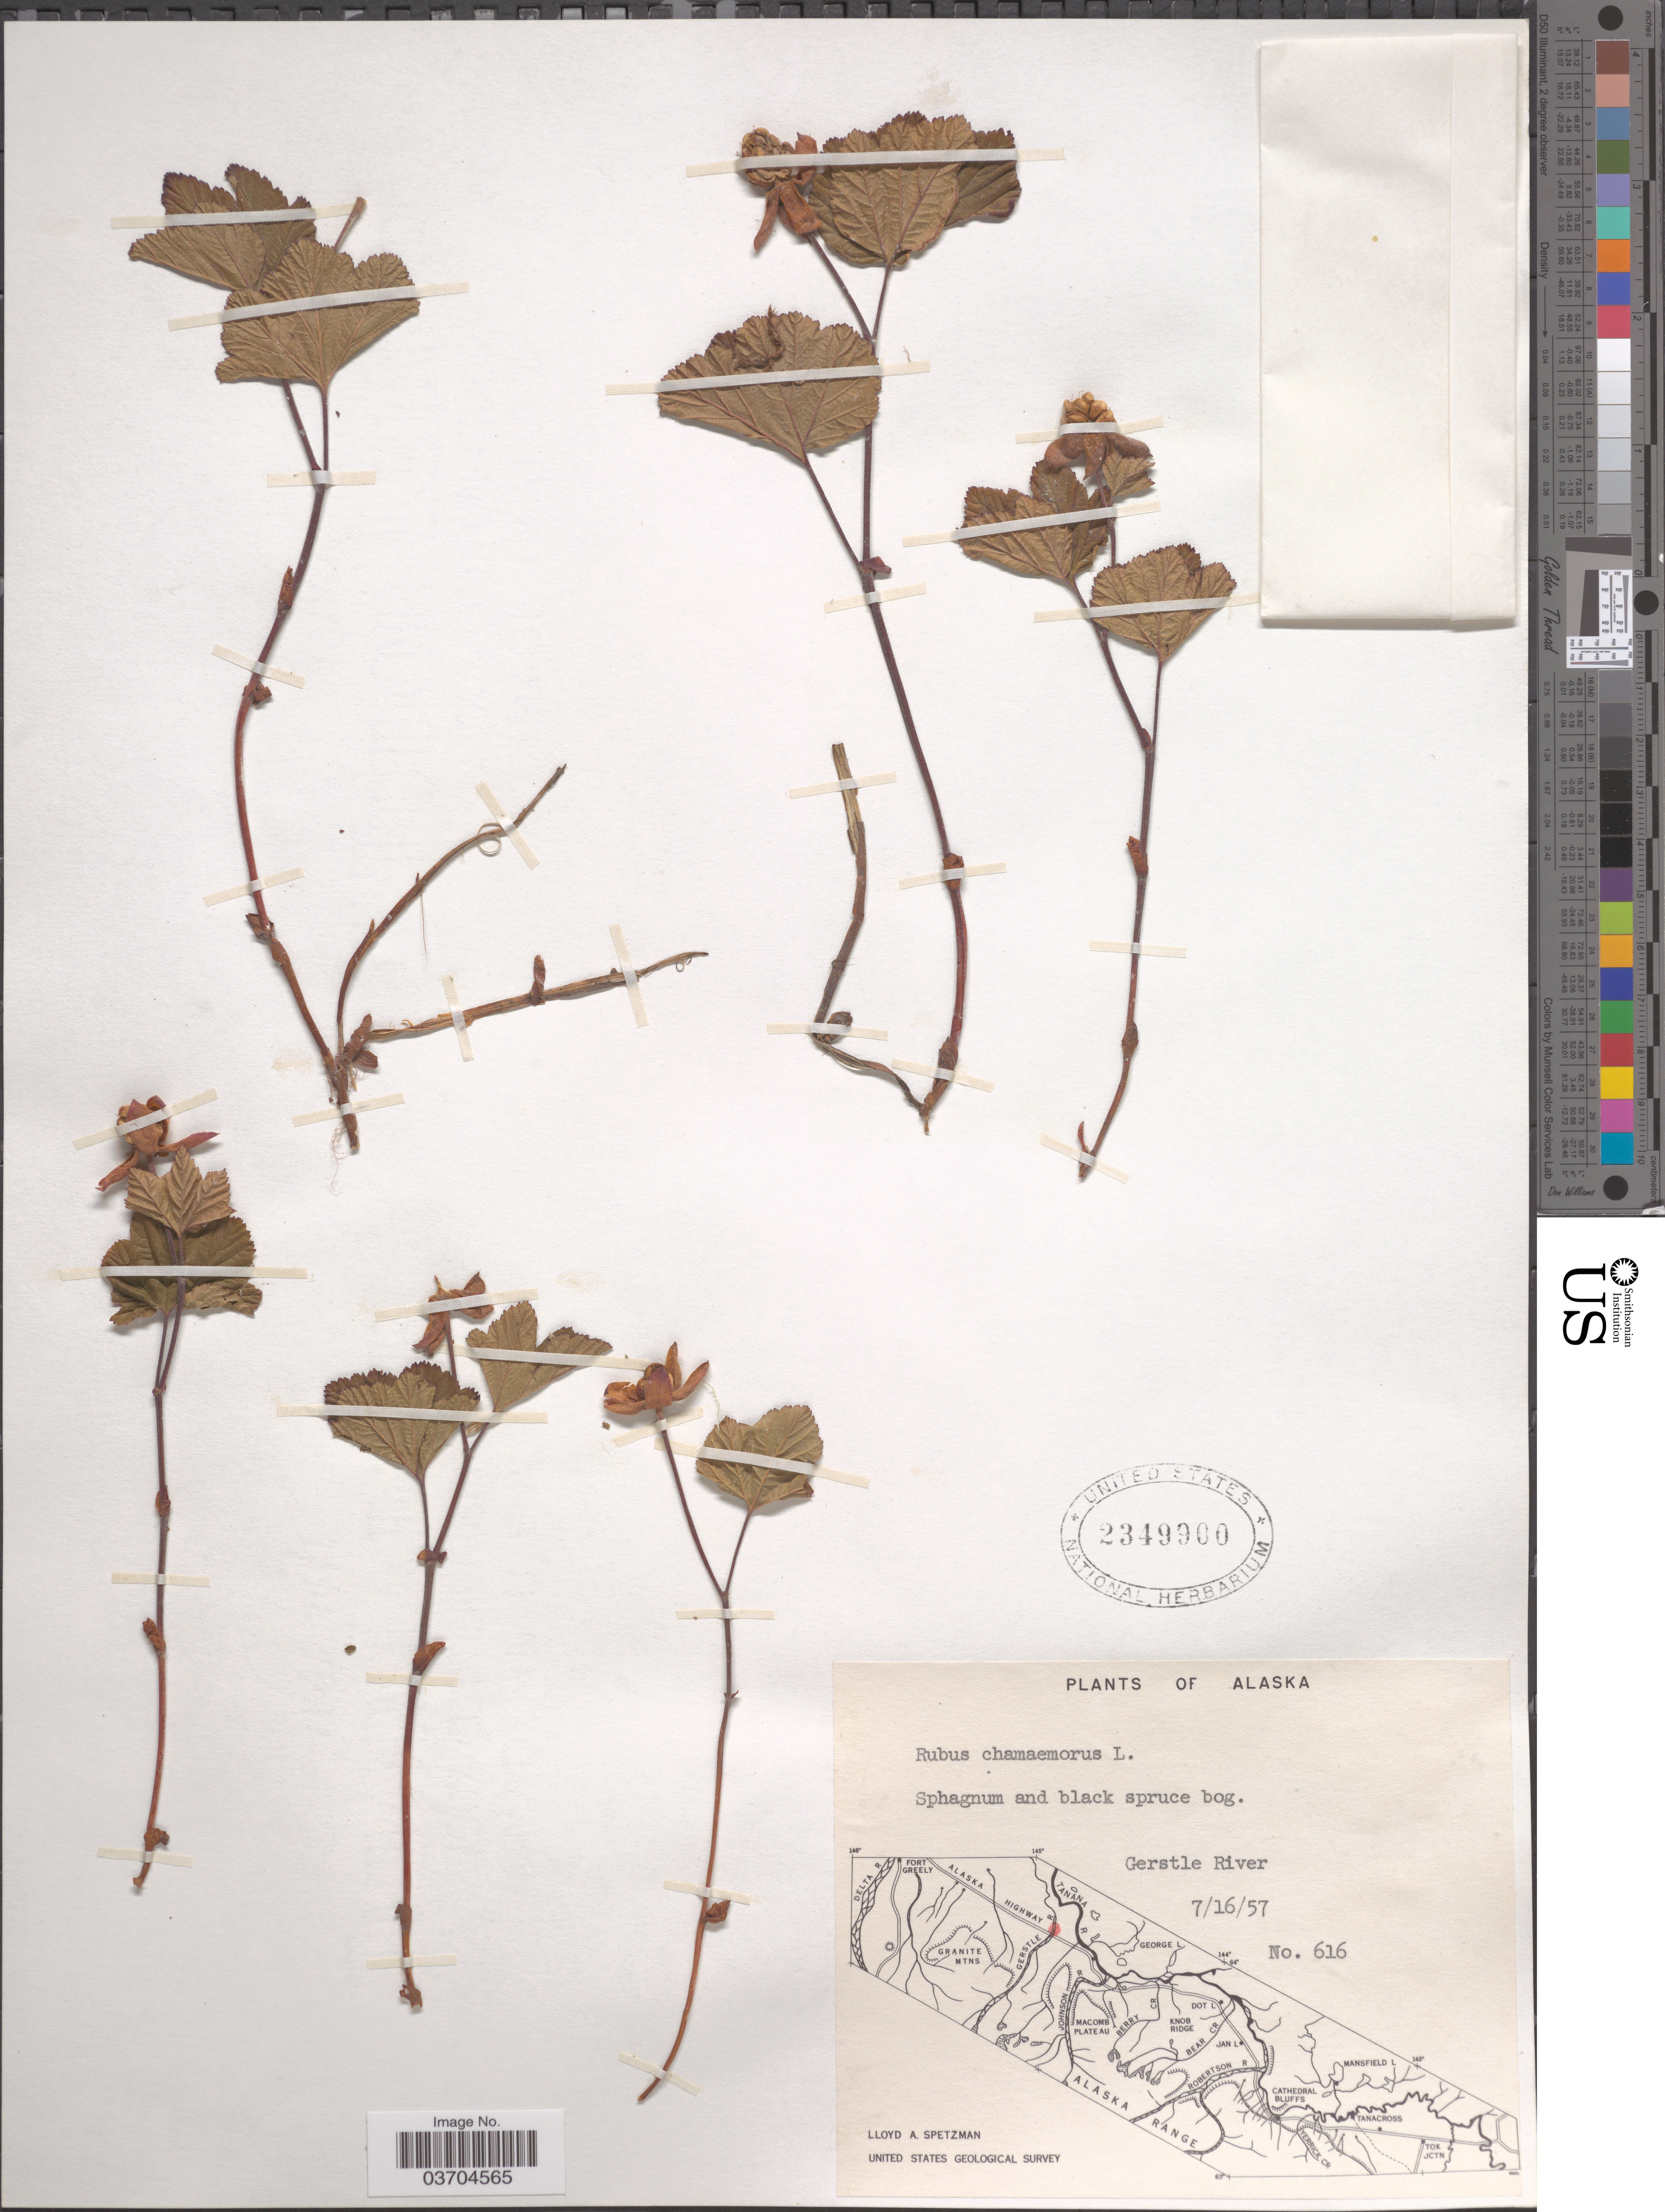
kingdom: Plantae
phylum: Tracheophyta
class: Magnoliopsida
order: Rosales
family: Rosaceae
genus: Rubus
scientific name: Rubus chamaemorus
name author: L.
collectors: L. Spetzman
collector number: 616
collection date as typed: Transcribed d/m/y: 16/7/57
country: United States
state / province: Alaska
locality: Gerstle River.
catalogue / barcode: US 2349900